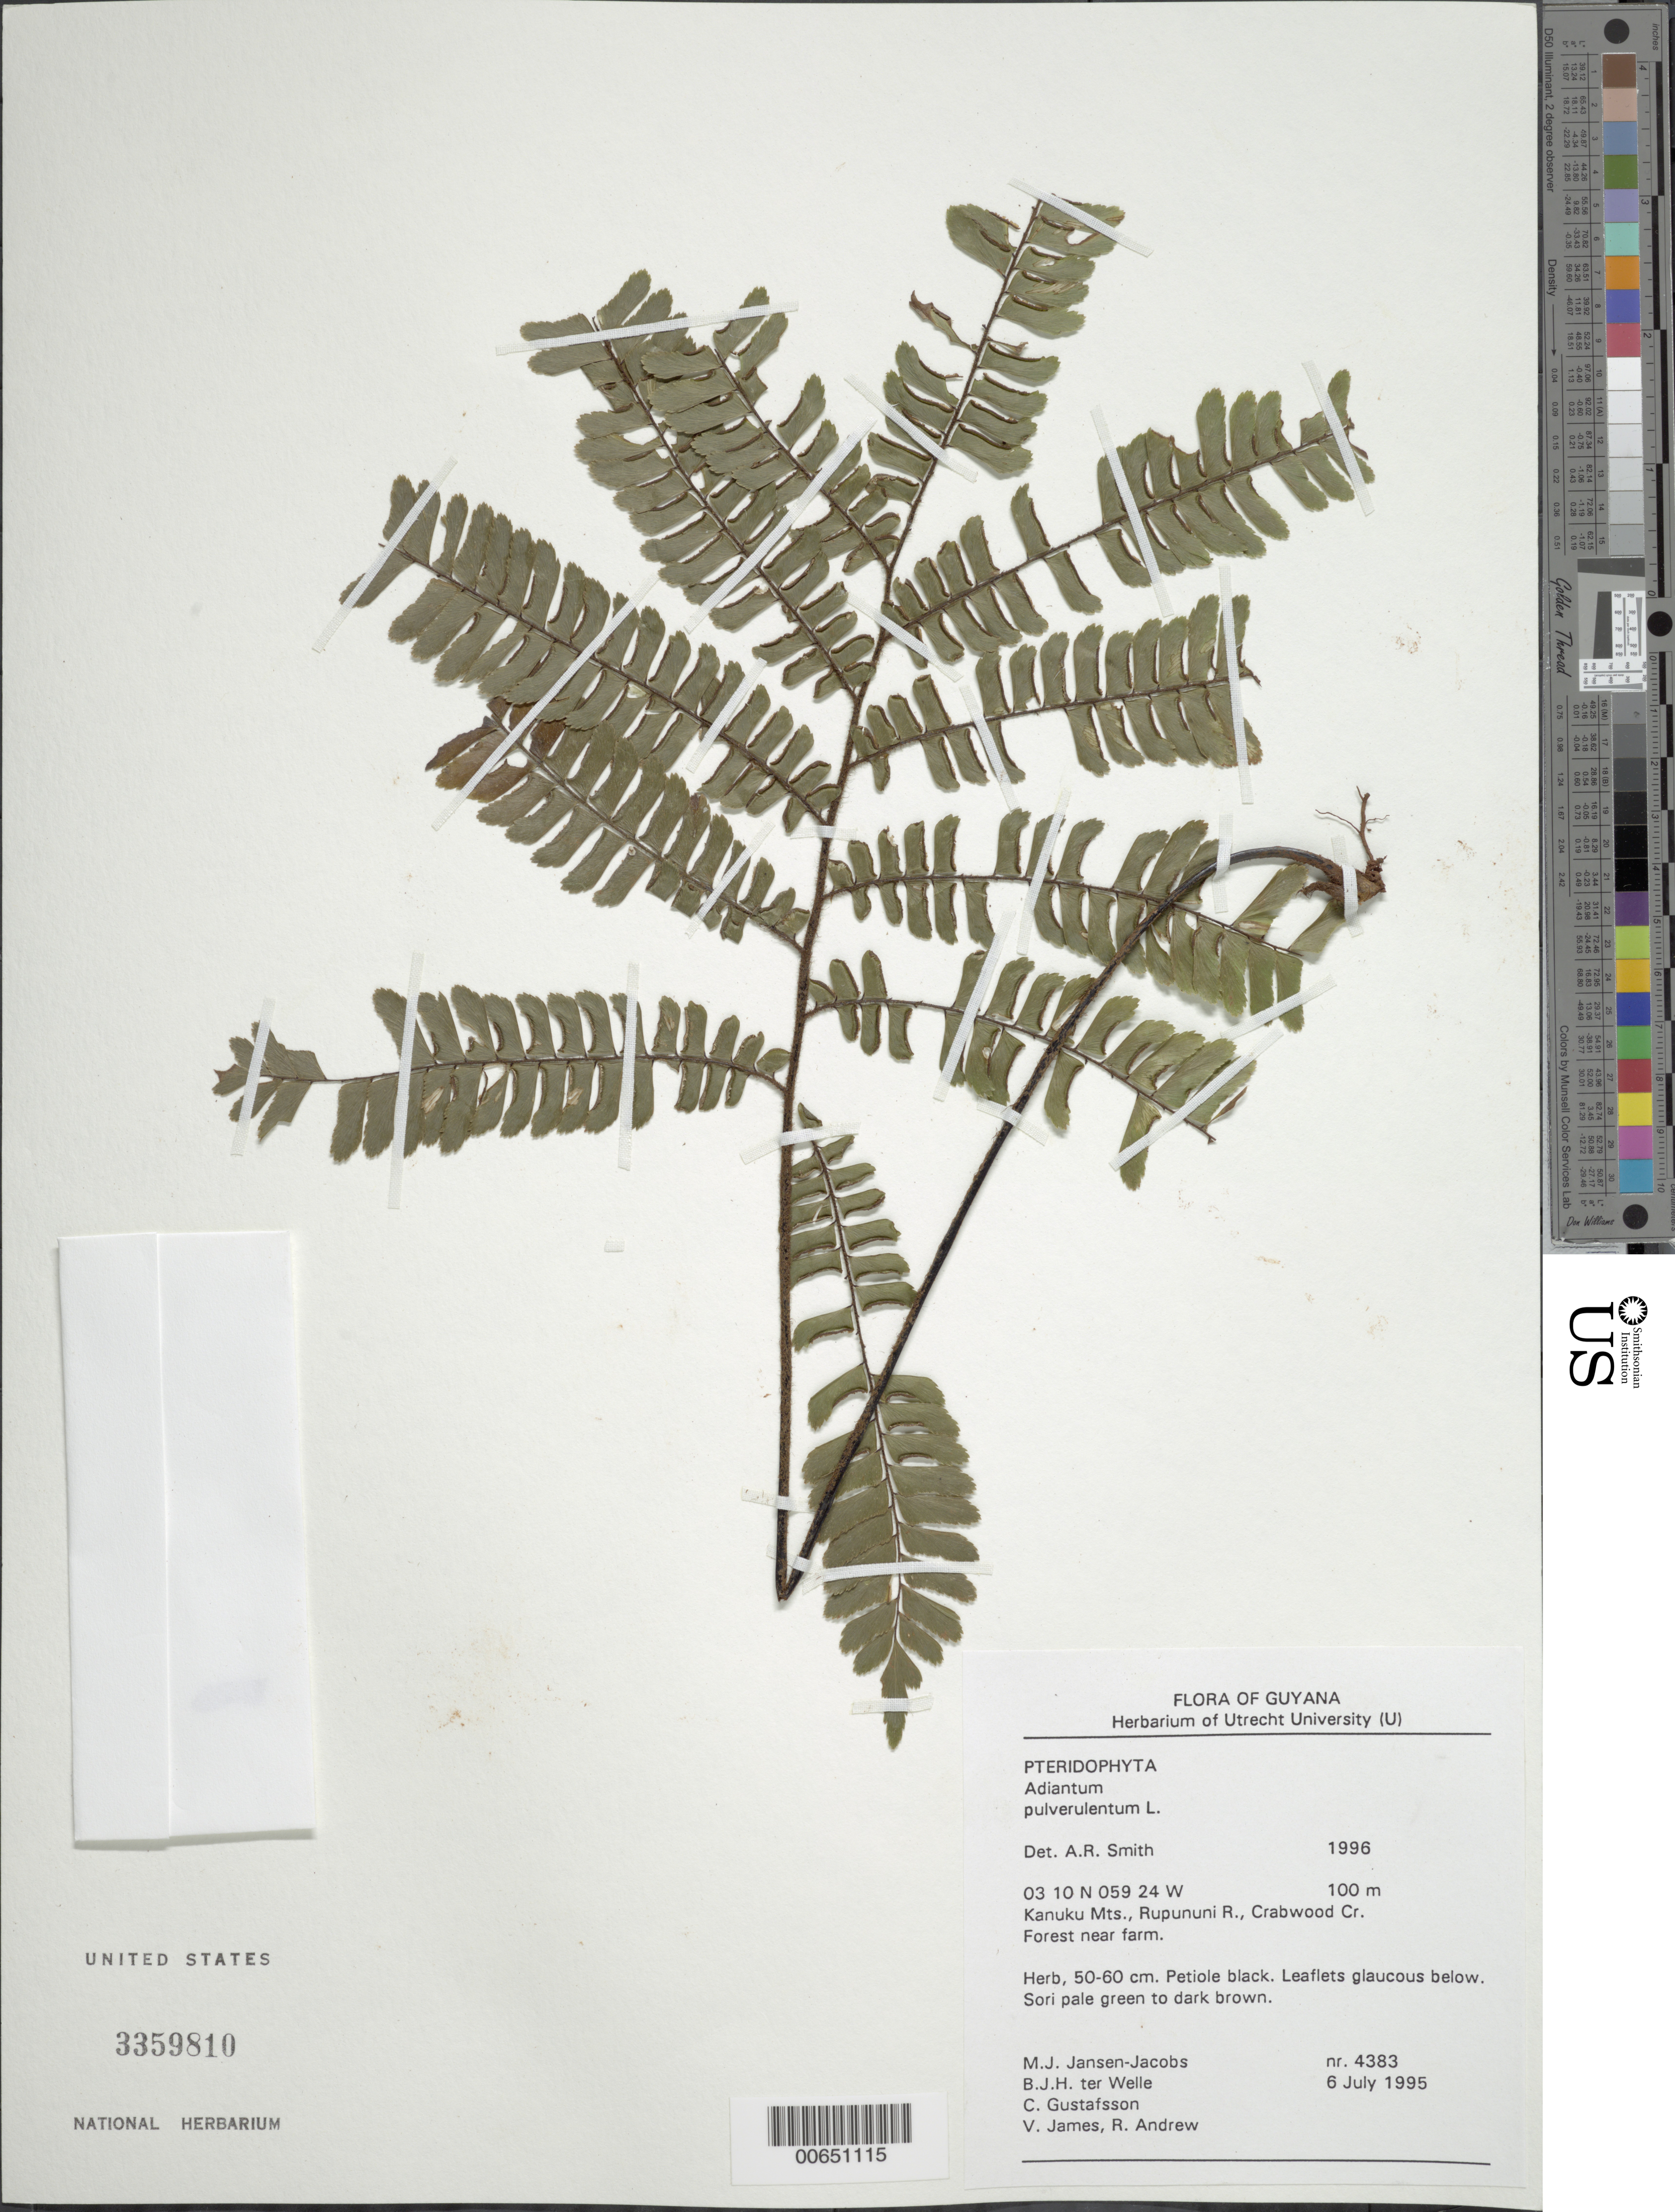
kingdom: Plantae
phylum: Tracheophyta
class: Polypodiopsida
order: Polypodiales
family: Pteridaceae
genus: Adiantum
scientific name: Adiantum pulverulentum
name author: L.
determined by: Smith, Alan R., (UC)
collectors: M. J. Jansen-Jacobs, B. Welle, C. G. Gustafsson, V. James & R. Andrew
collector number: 4383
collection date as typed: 6-Jul-95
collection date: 1995-07-06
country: Guyana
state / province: U. Takutu-U. Essequibo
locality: Crabwood Creek, Rupununi River, Kanuku Mts.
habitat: Forest near farm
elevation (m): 100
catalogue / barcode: US 3359810